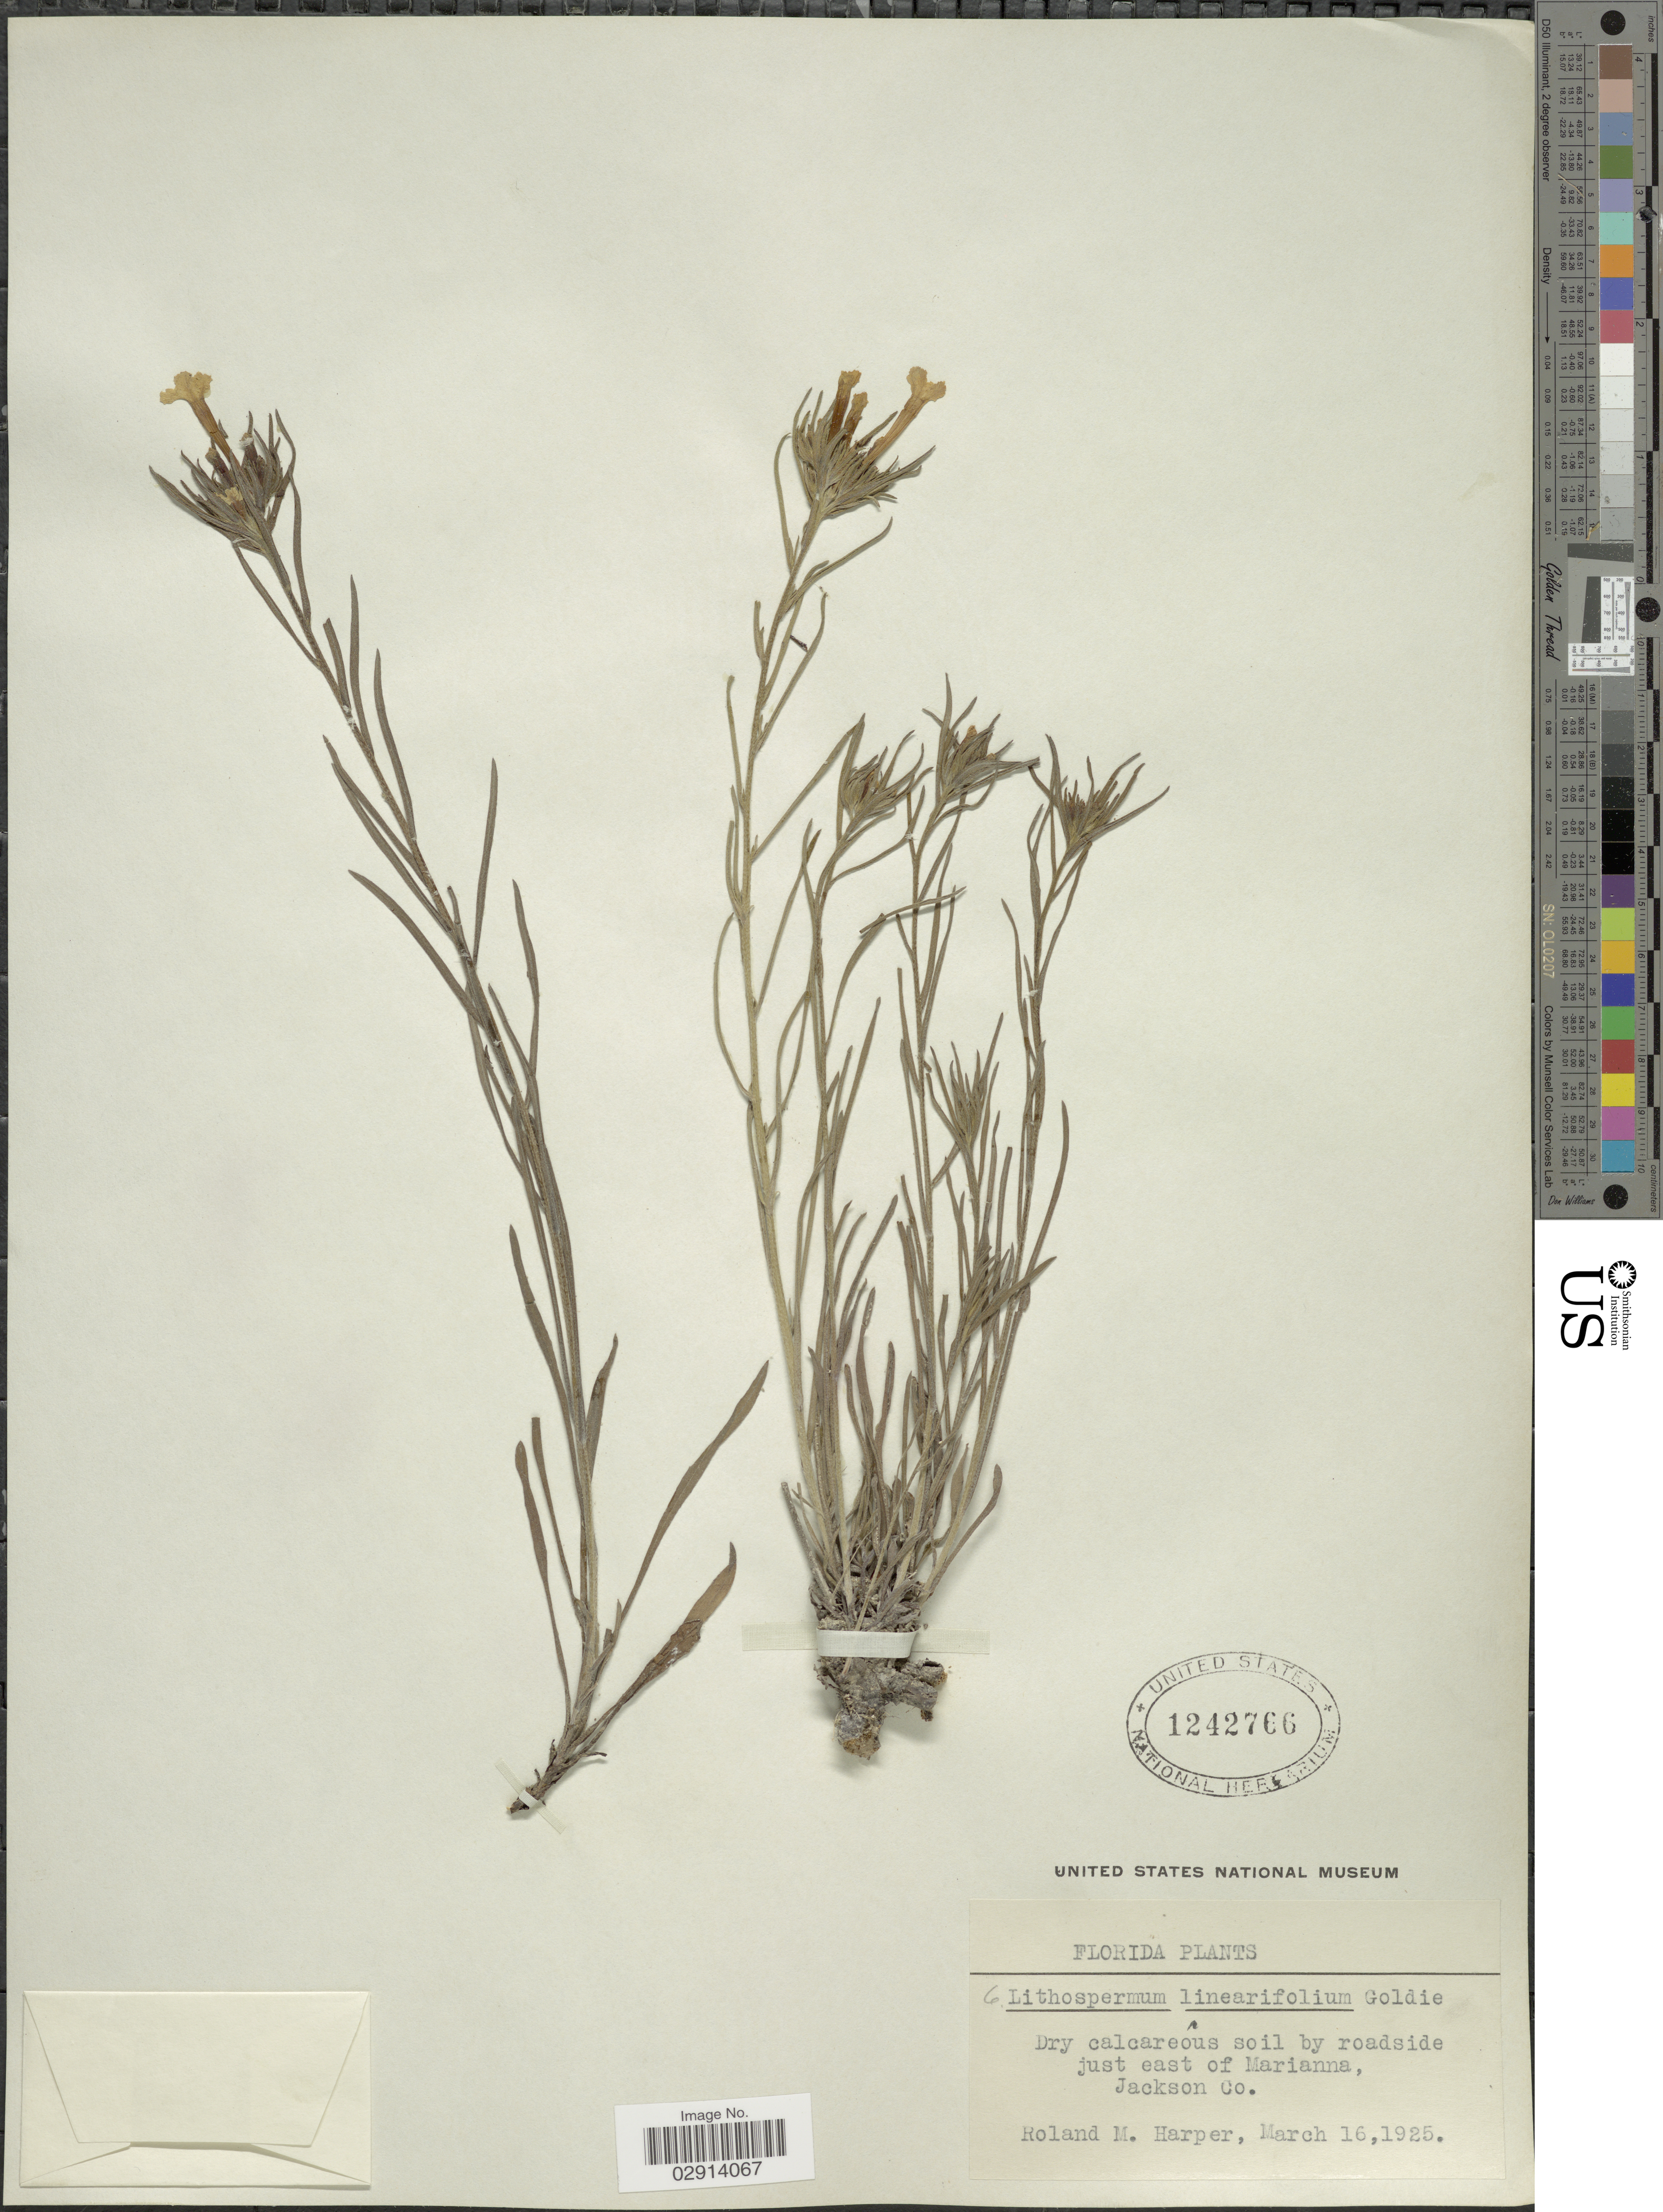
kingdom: Plantae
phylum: Tracheophyta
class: Magnoliopsida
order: Boraginales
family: Boraginaceae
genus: Lithospermum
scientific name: Lithospermum incisum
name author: Lehm.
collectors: R. M. Harper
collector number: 6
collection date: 1925-03-16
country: United States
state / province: Florida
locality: Dry calcareous soil by roadside just east of Marianna, Jackson Co.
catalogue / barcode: US 1242766